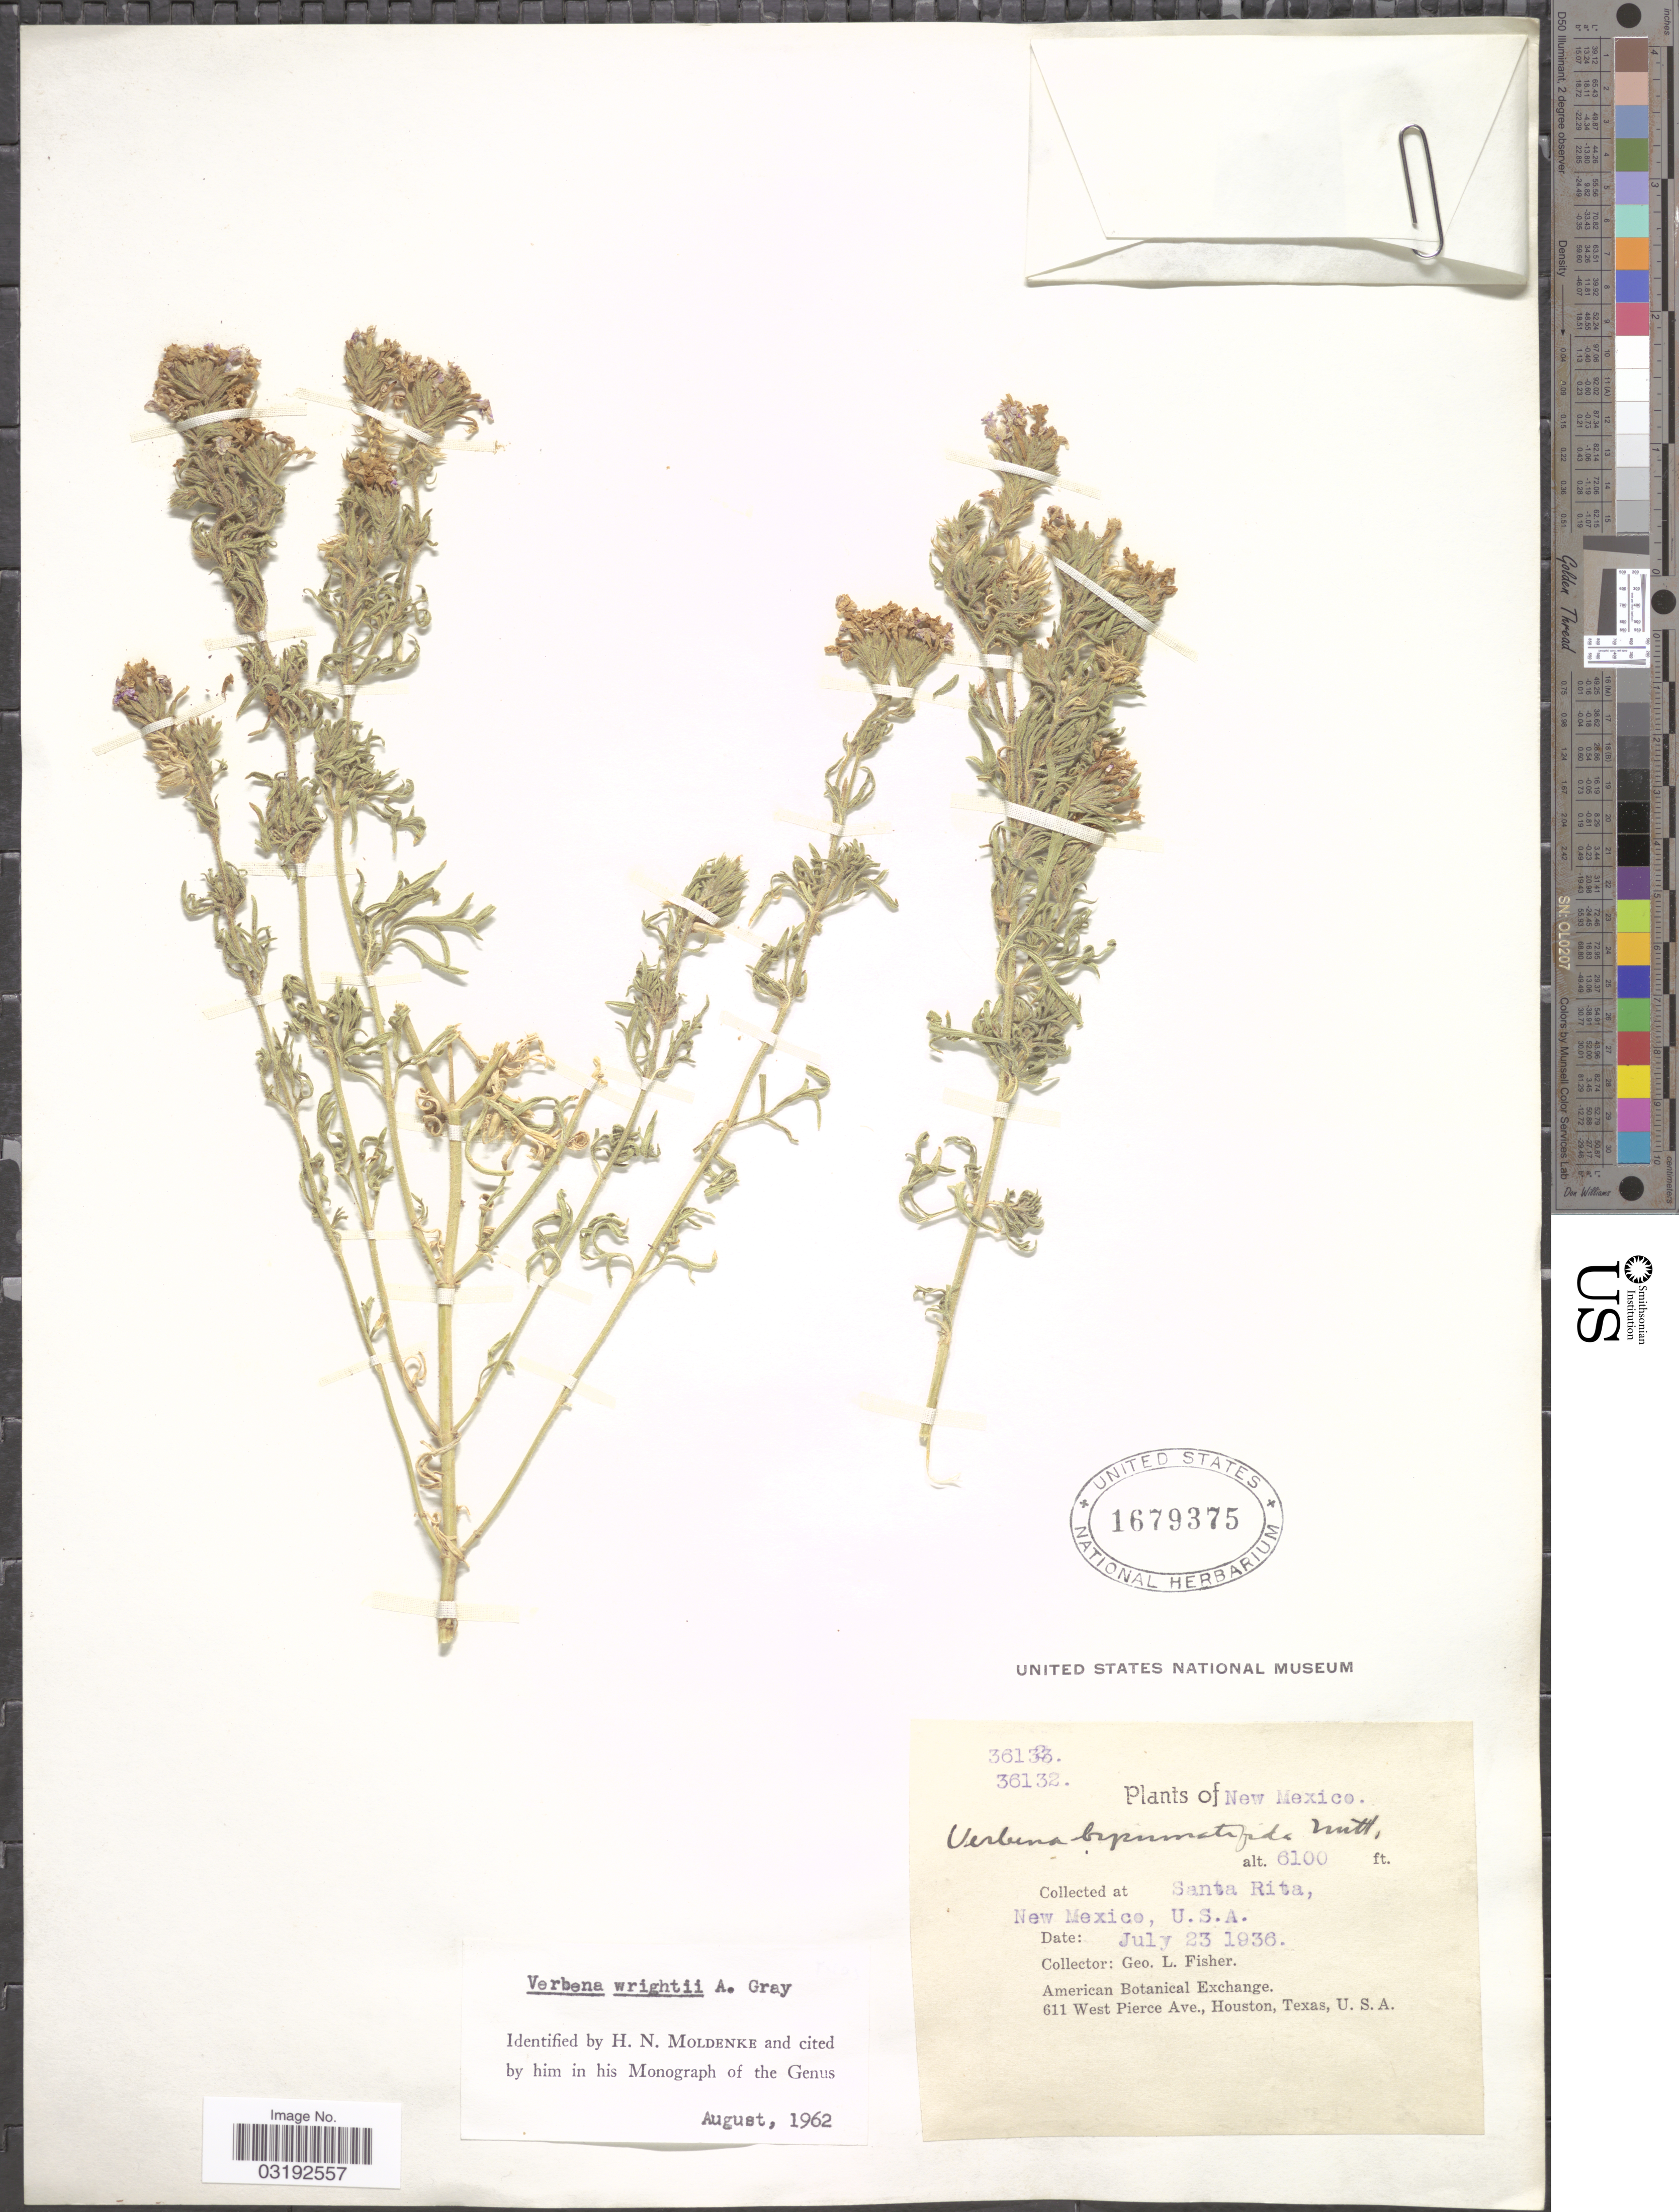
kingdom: Plantae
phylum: Tracheophyta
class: Magnoliopsida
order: Lamiales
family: Verbenaceae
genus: Verbena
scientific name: Verbena wrightii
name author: A. Gray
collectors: G. L. Fisher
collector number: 36132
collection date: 1936-07-23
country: United States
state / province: New Mexico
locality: Santa Rita.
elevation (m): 1859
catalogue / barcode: US 1679375